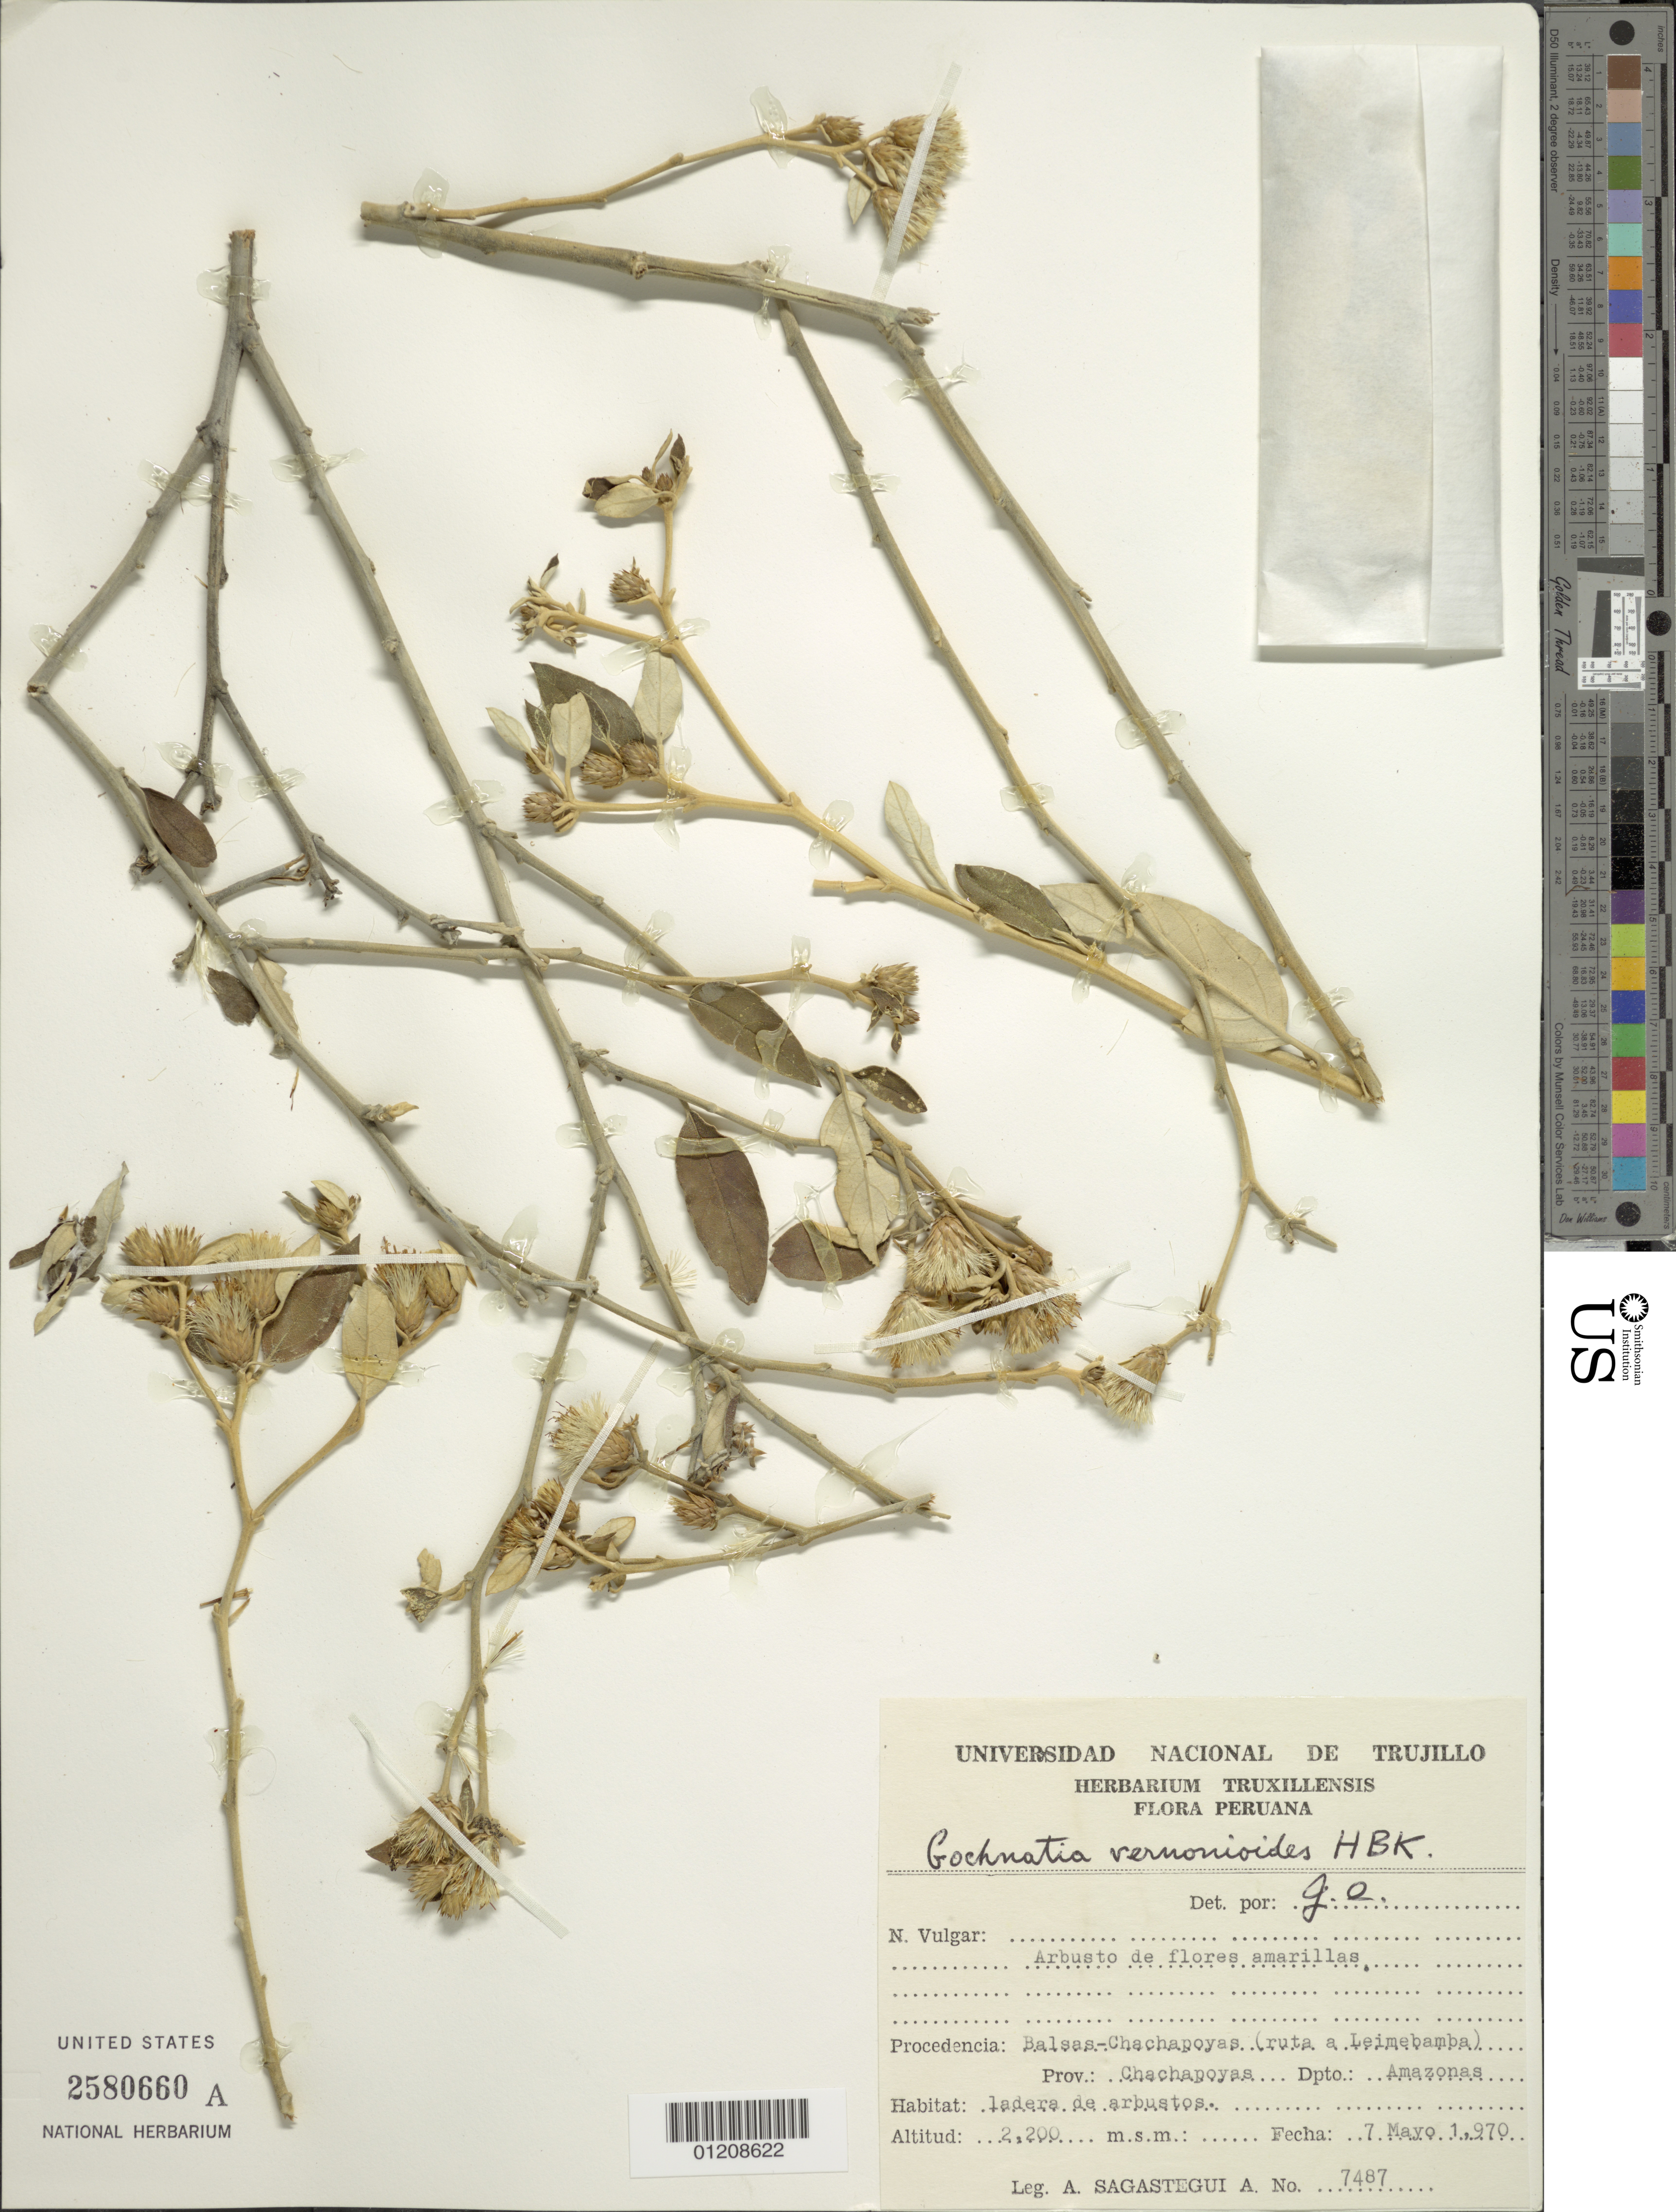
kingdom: Plantae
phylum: Tracheophyta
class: Magnoliopsida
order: Asterales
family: Asteraceae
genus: Gochnatia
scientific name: Gochnatia vernonioides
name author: Kunth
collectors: A. Sagástegui A.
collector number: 7487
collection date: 1970-05-07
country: Peru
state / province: Amazonas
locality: Balsas-Chachapoyas (ruta a Leimebamba)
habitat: ladera de arbustos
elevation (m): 2200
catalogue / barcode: US 2580660